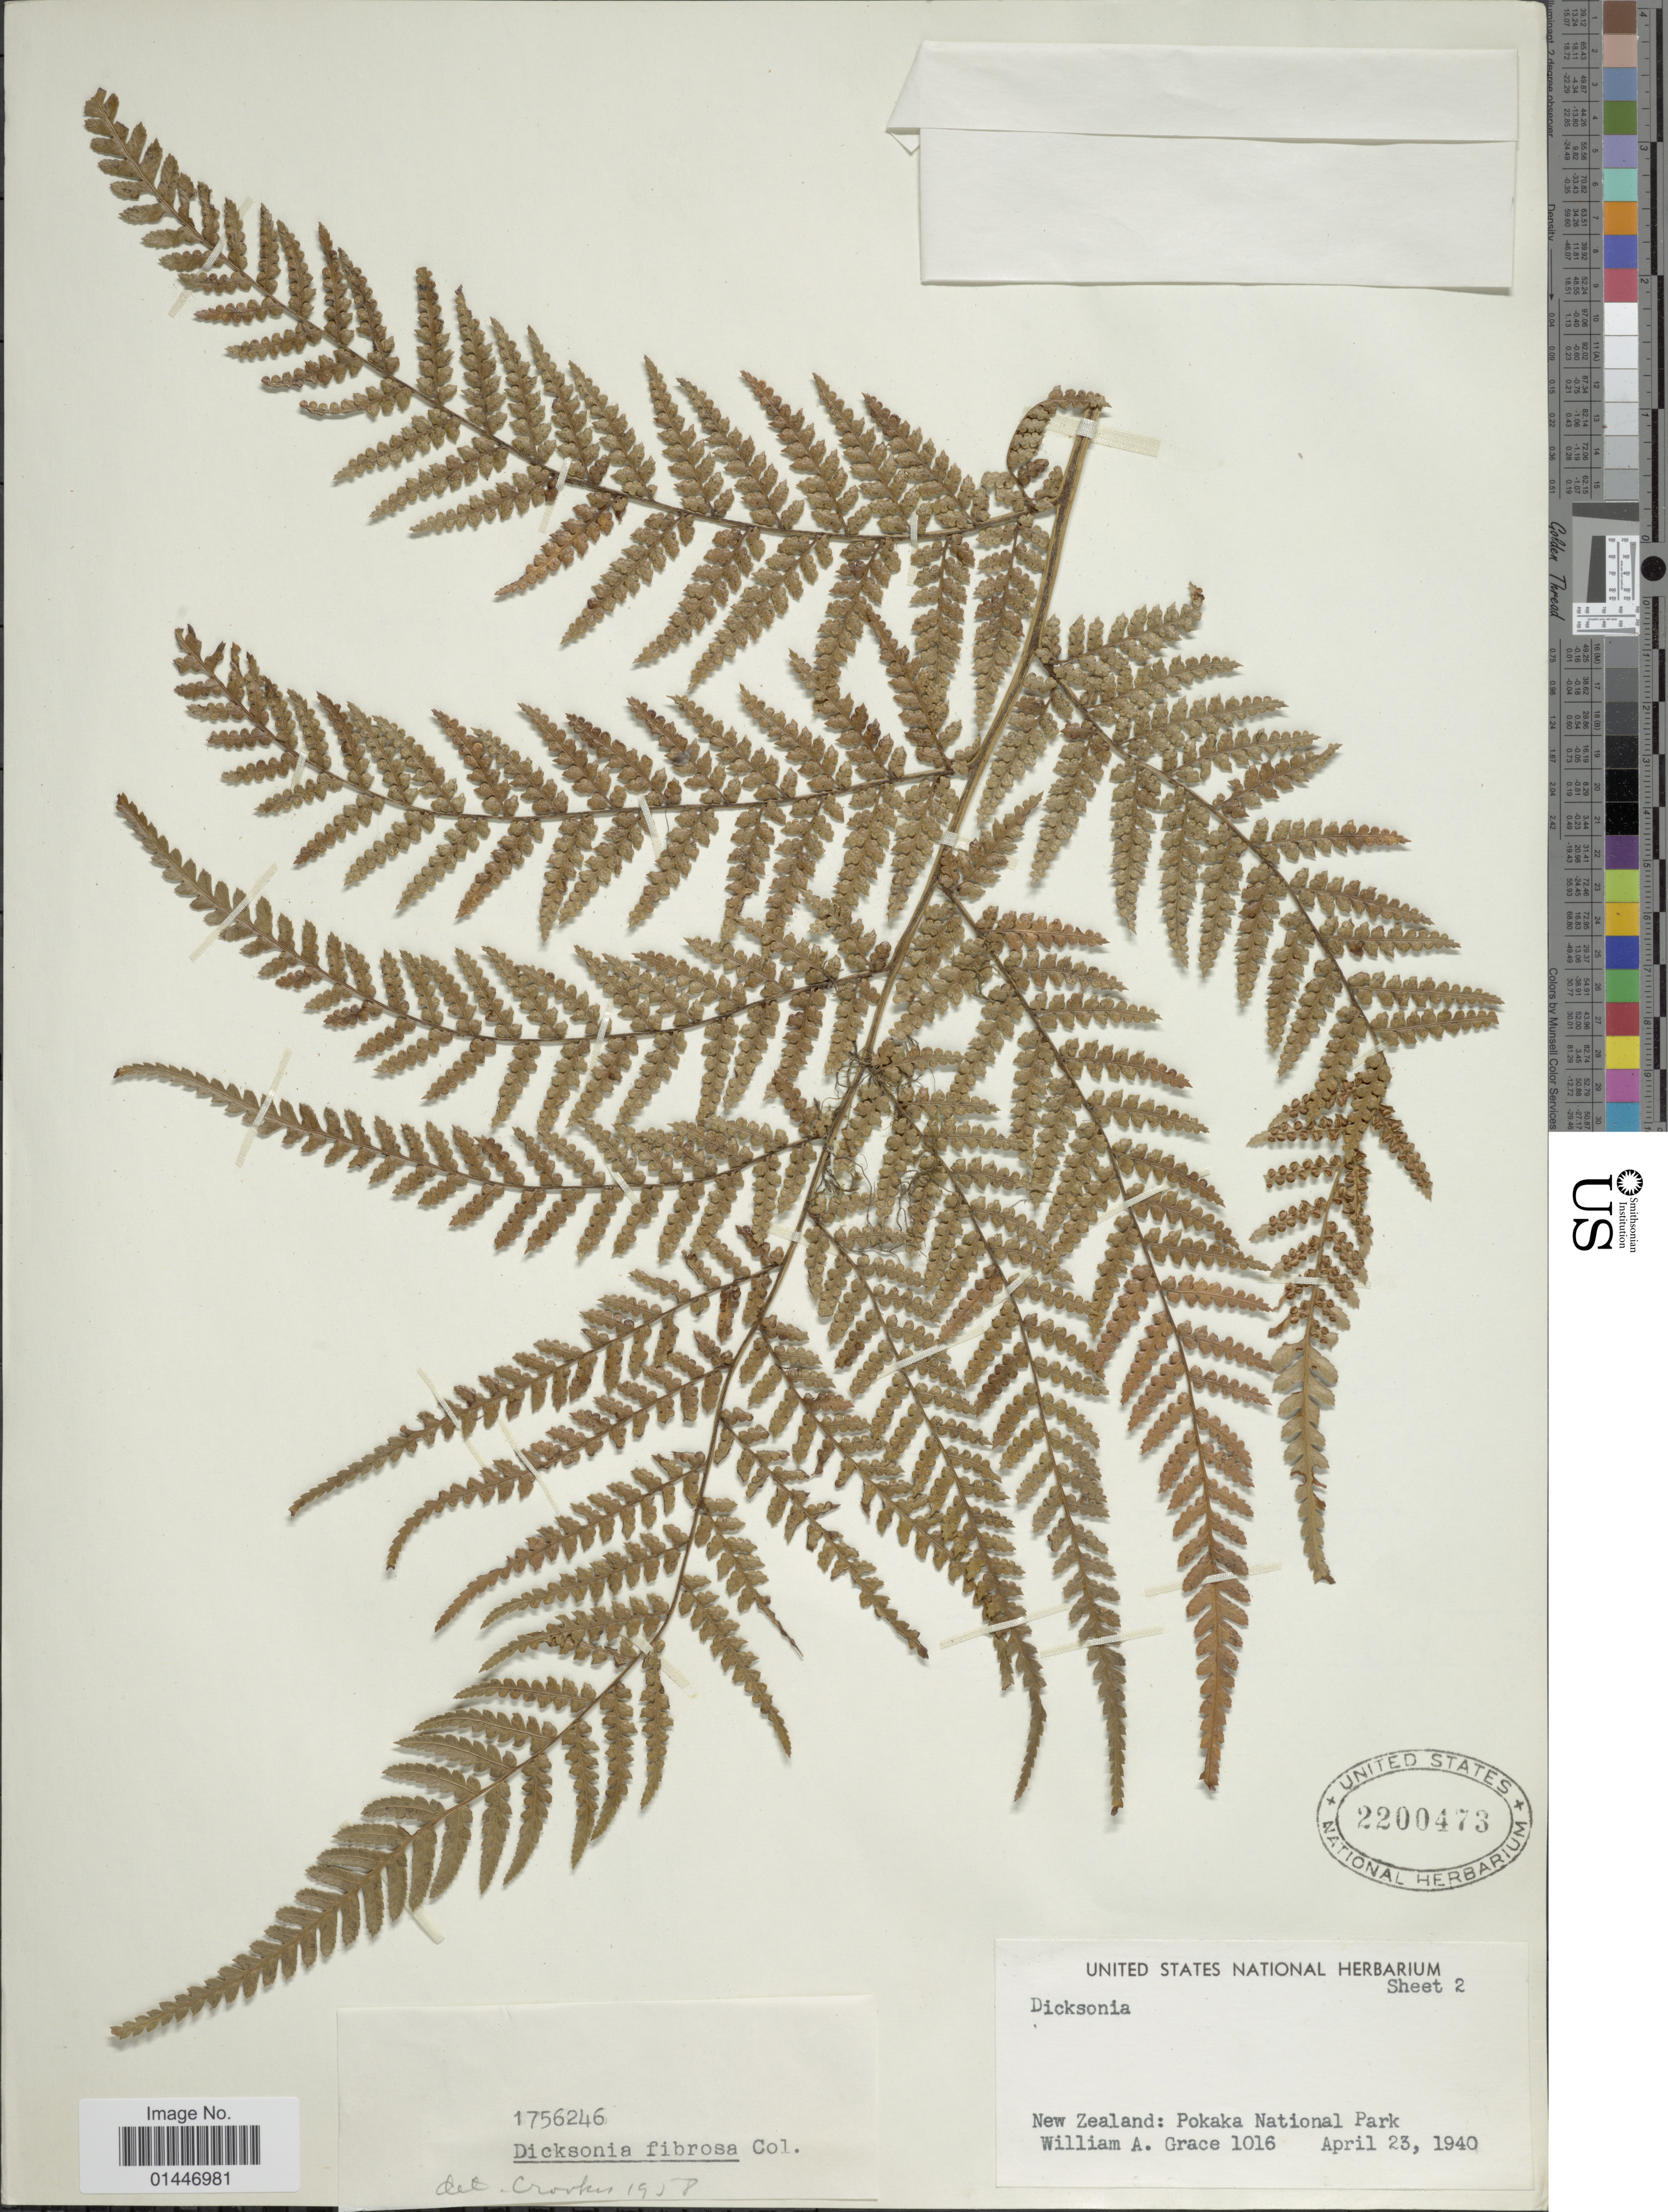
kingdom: Plantae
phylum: Tracheophyta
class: Polypodiopsida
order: Cyatheales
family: Dicksoniaceae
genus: Dicksonia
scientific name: Dicksonia fibrosa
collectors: W. Grace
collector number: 1016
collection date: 1940-04-23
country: New Zealand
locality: Pokaka National Park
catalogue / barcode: US 2200473